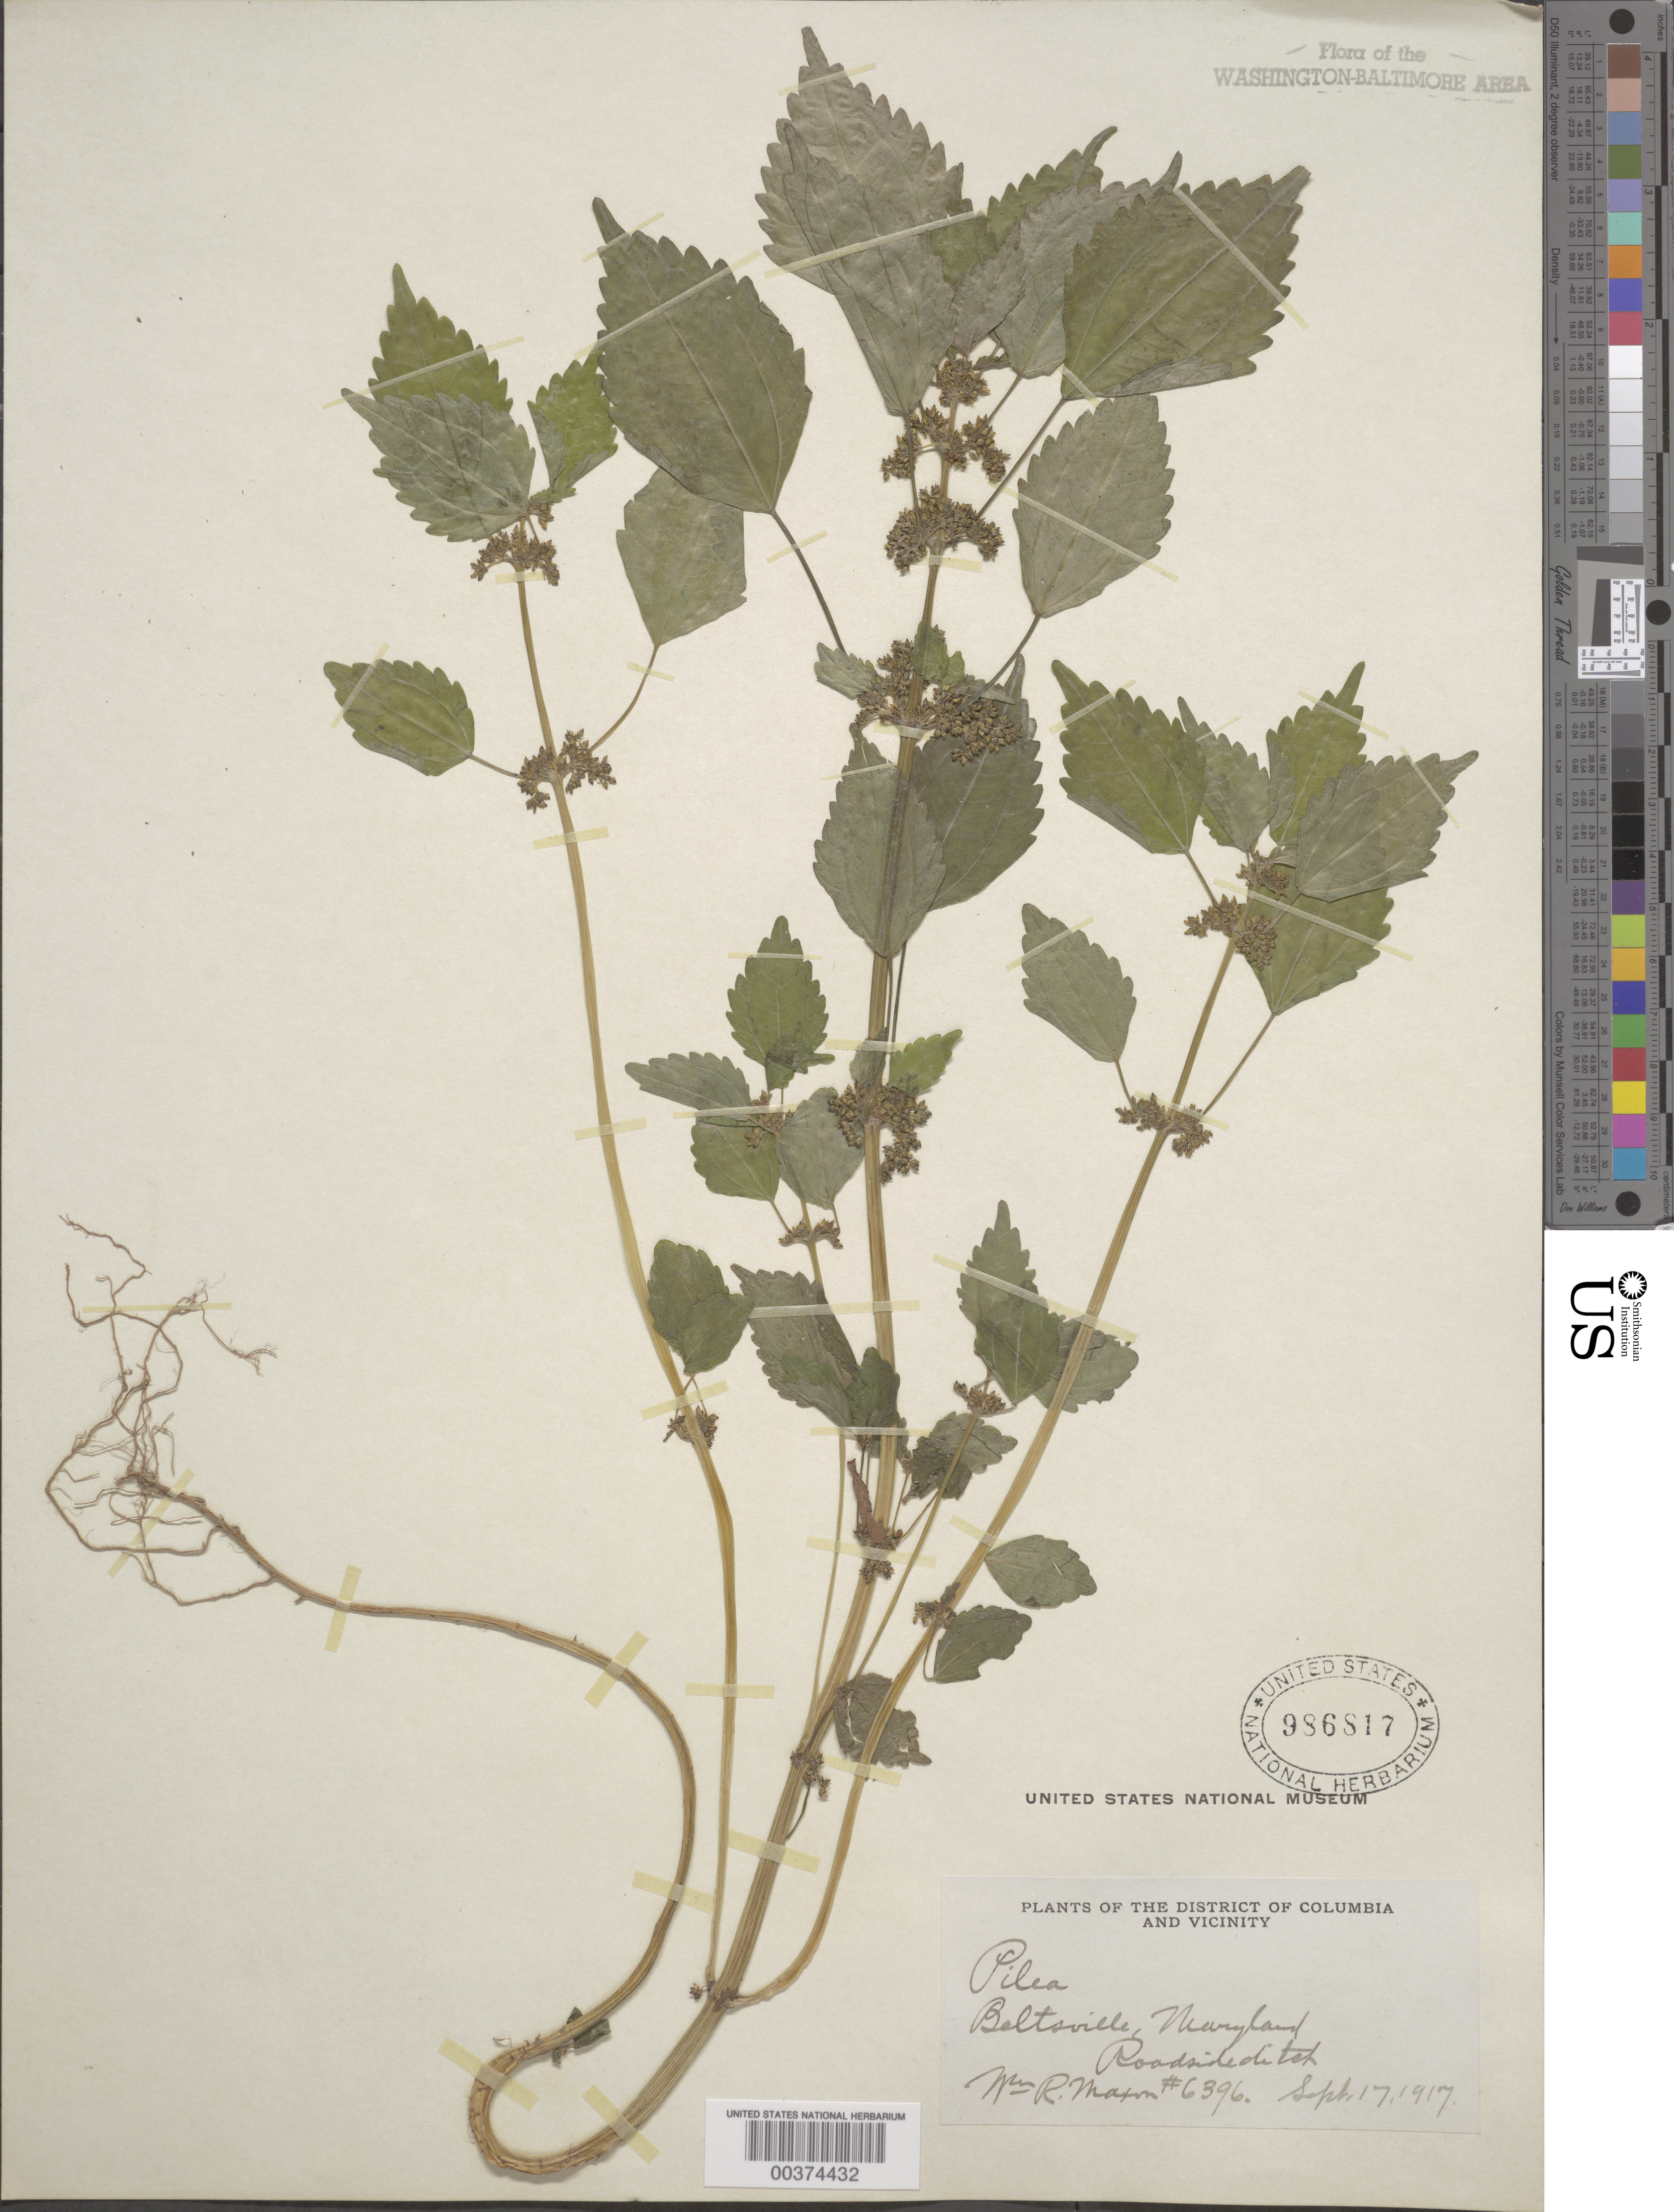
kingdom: Plantae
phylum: Tracheophyta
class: Magnoliopsida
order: Rosales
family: Urticaceae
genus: Pilea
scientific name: Pilea pumila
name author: (L.) A. Gray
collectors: W. R. Maxon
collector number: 6396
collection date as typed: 17 Sep 1917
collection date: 1917-09-17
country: United States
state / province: Maryland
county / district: Prince George's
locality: Beltsville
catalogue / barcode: US 986817